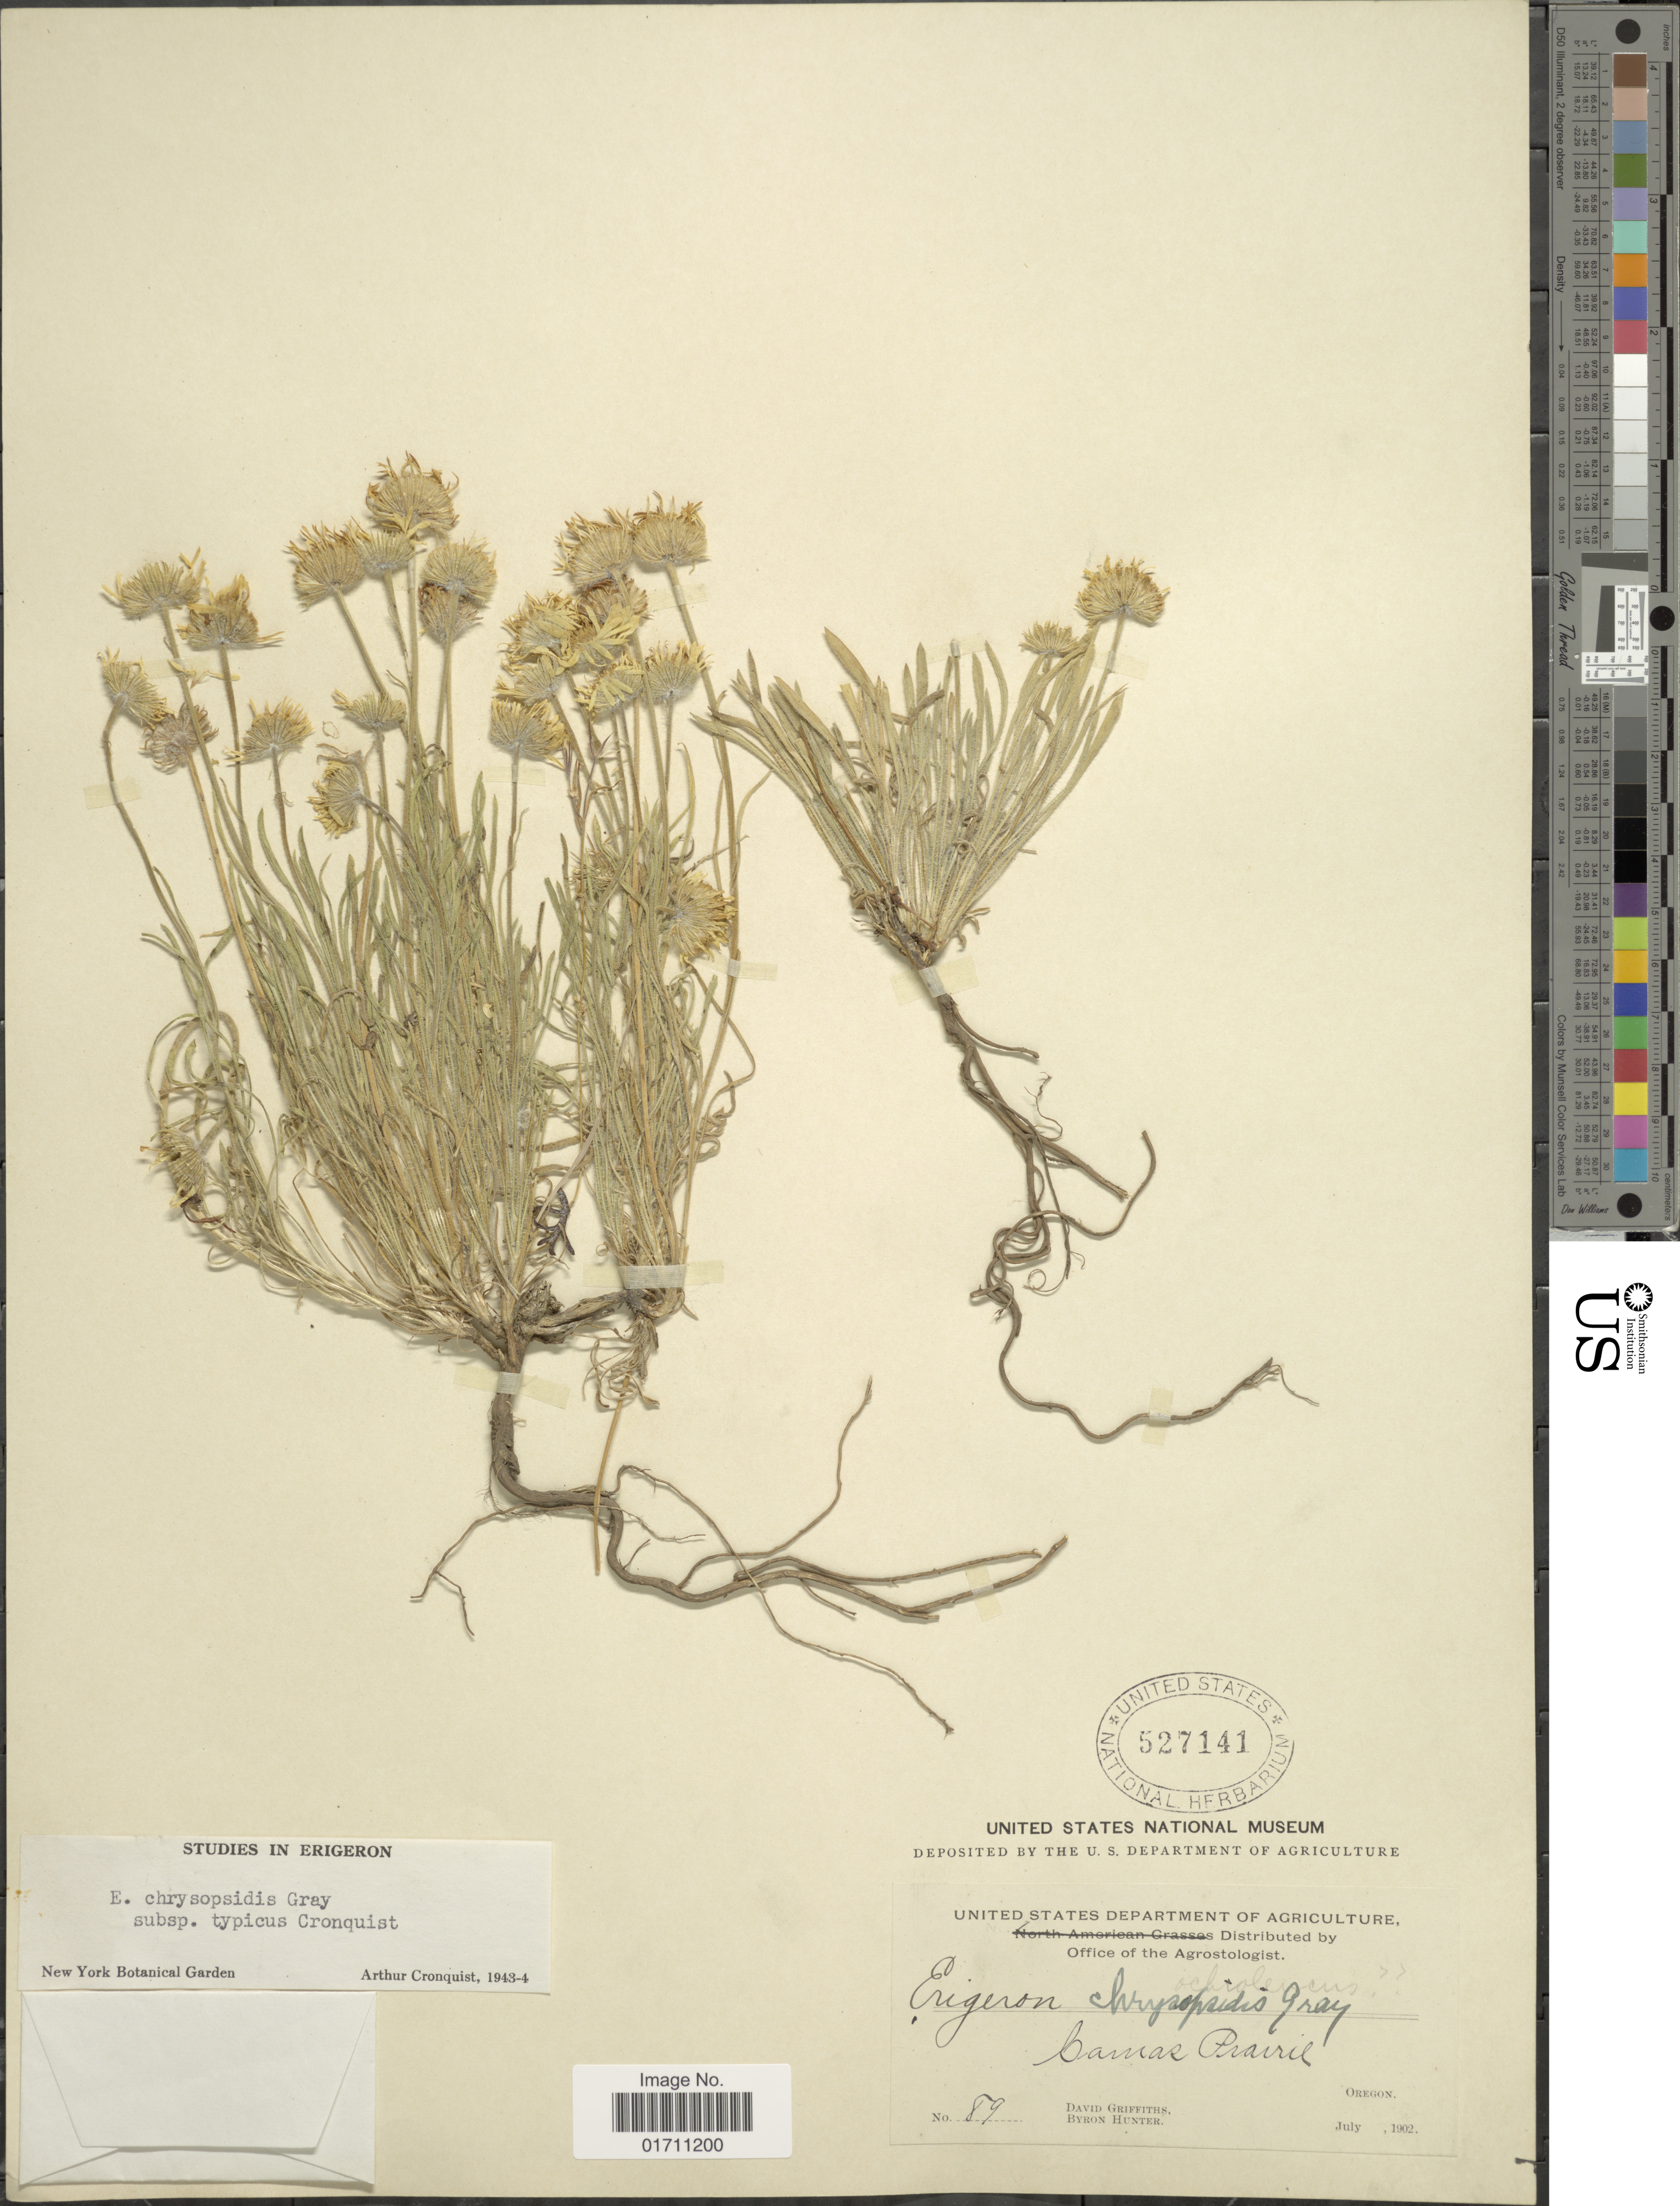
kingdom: Plantae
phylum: Tracheophyta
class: Magnoliopsida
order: Asterales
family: Asteraceae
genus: Erigeron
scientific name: Erigeron chrysopsidis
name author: A. Gray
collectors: D. Griffin & B. Hunter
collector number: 89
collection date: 1902-07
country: United States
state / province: Oregon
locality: Camas Prairie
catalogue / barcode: US 527141